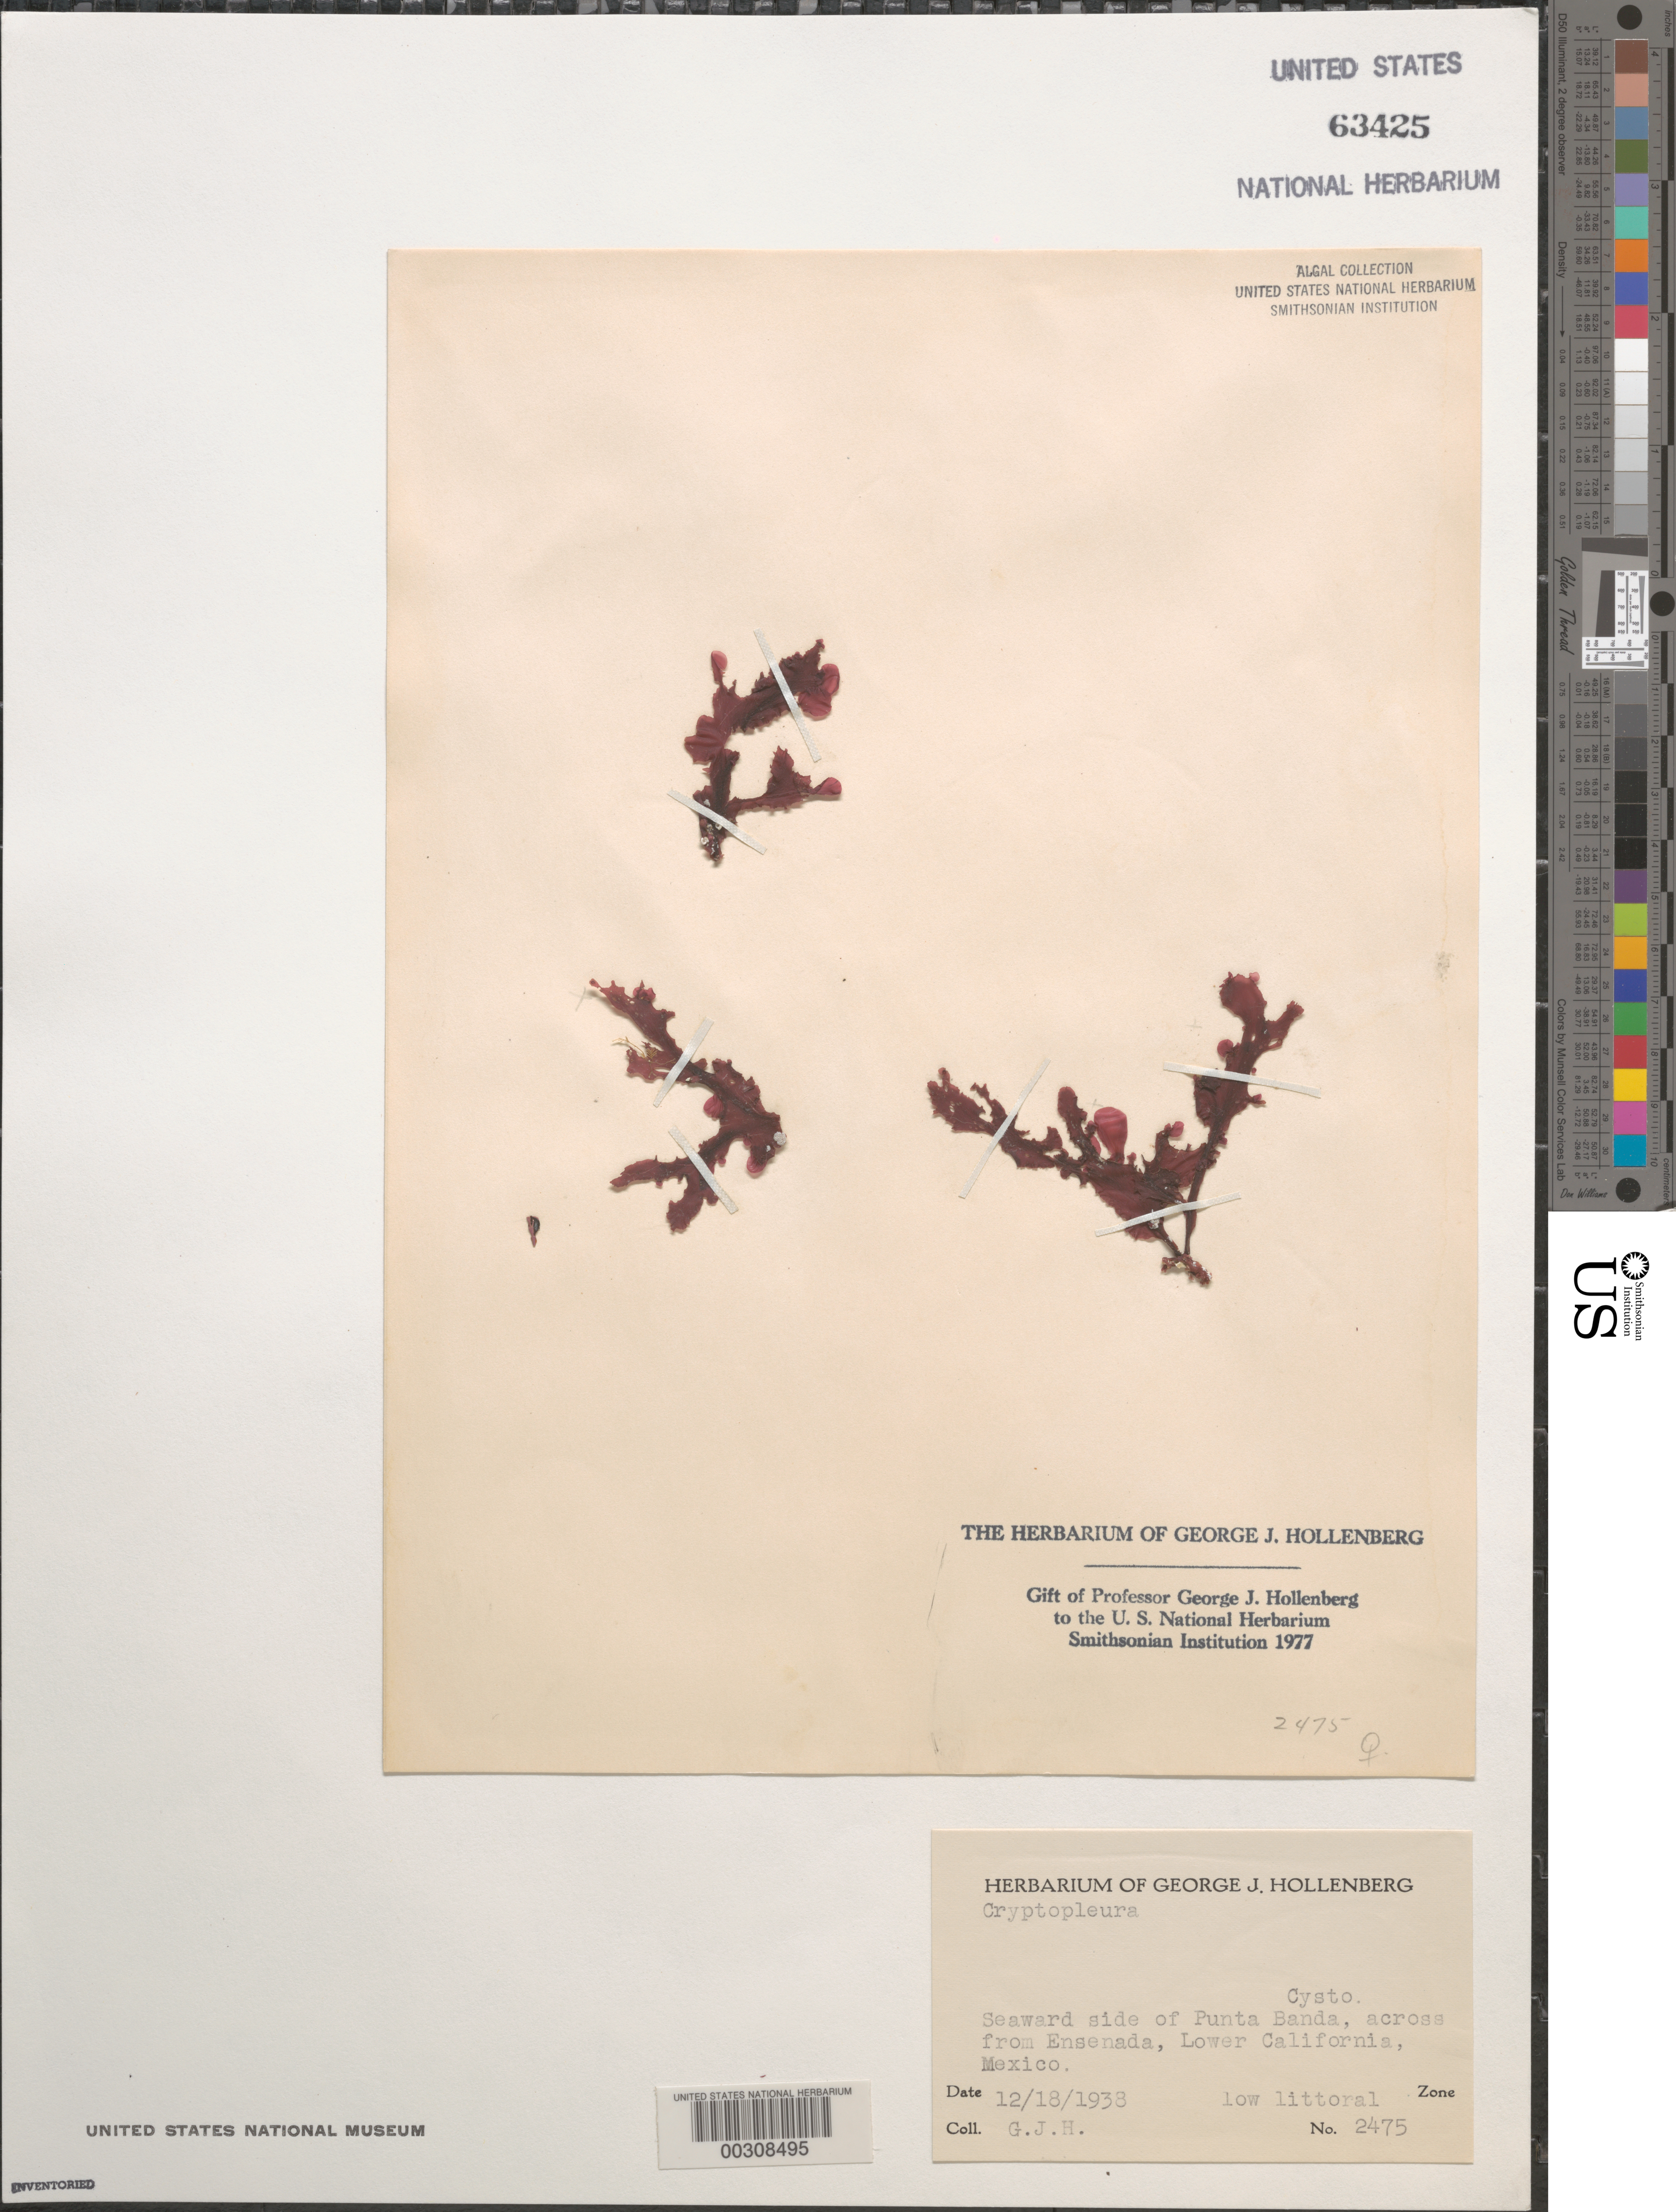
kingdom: Plantae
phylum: Rhodophyta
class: Florideophyceae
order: Ceramiales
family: Delesseriaceae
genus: Cryptopleura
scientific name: Cryptopleura sp.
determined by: Hollenberg, George J.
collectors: G. Hollenberg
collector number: GJH 2475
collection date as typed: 18 Dec 1938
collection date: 1938-12-18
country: Mexico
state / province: Baja California Norte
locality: Seaward side of Punta Banda, across from Ensenada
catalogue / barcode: US 63425